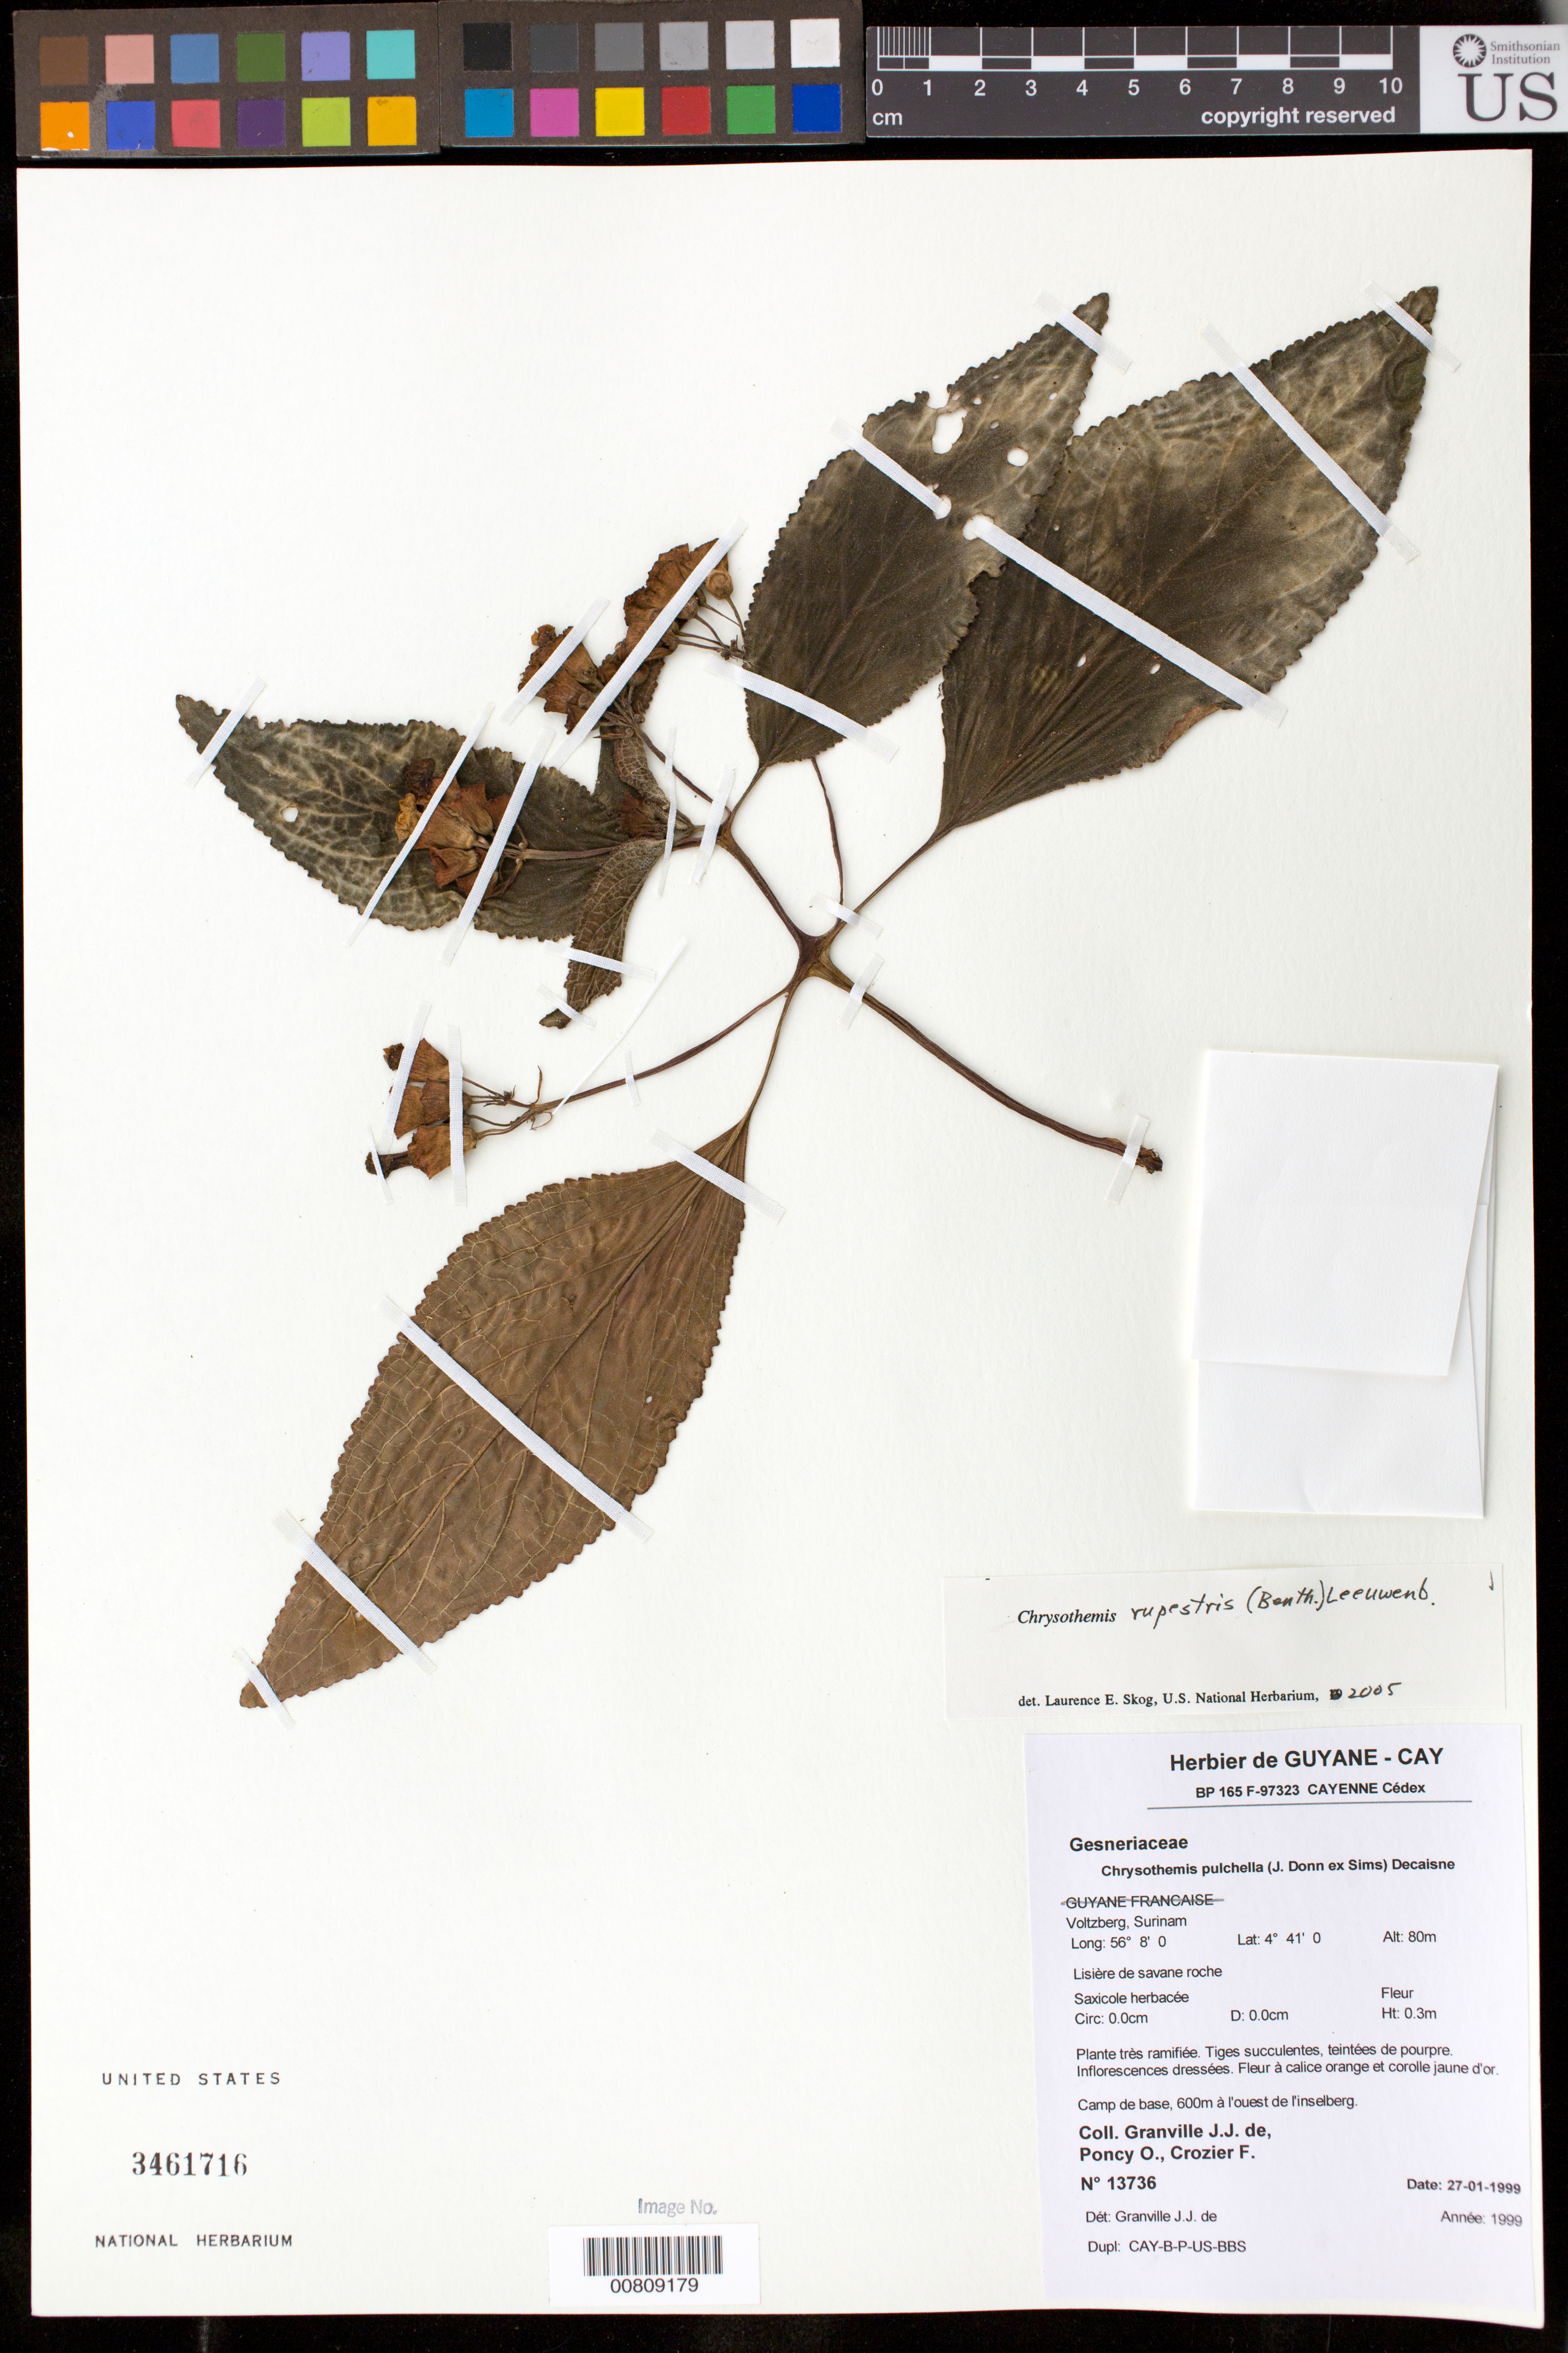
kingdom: Plantae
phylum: Tracheophyta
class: Magnoliopsida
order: Lamiales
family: Gesneriaceae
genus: Chrysothemis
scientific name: Chrysothemis rupestris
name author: (Benth.) Leeuwenb.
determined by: Skog, Laurence E.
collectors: J.-J. de Granville, O. Poncy & F. Crozier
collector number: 13736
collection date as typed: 27 Jan 1999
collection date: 1999-01-27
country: Suriname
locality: Voltzberg, Surinam.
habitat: Lisière de savane roche.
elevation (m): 80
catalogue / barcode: US 3461716